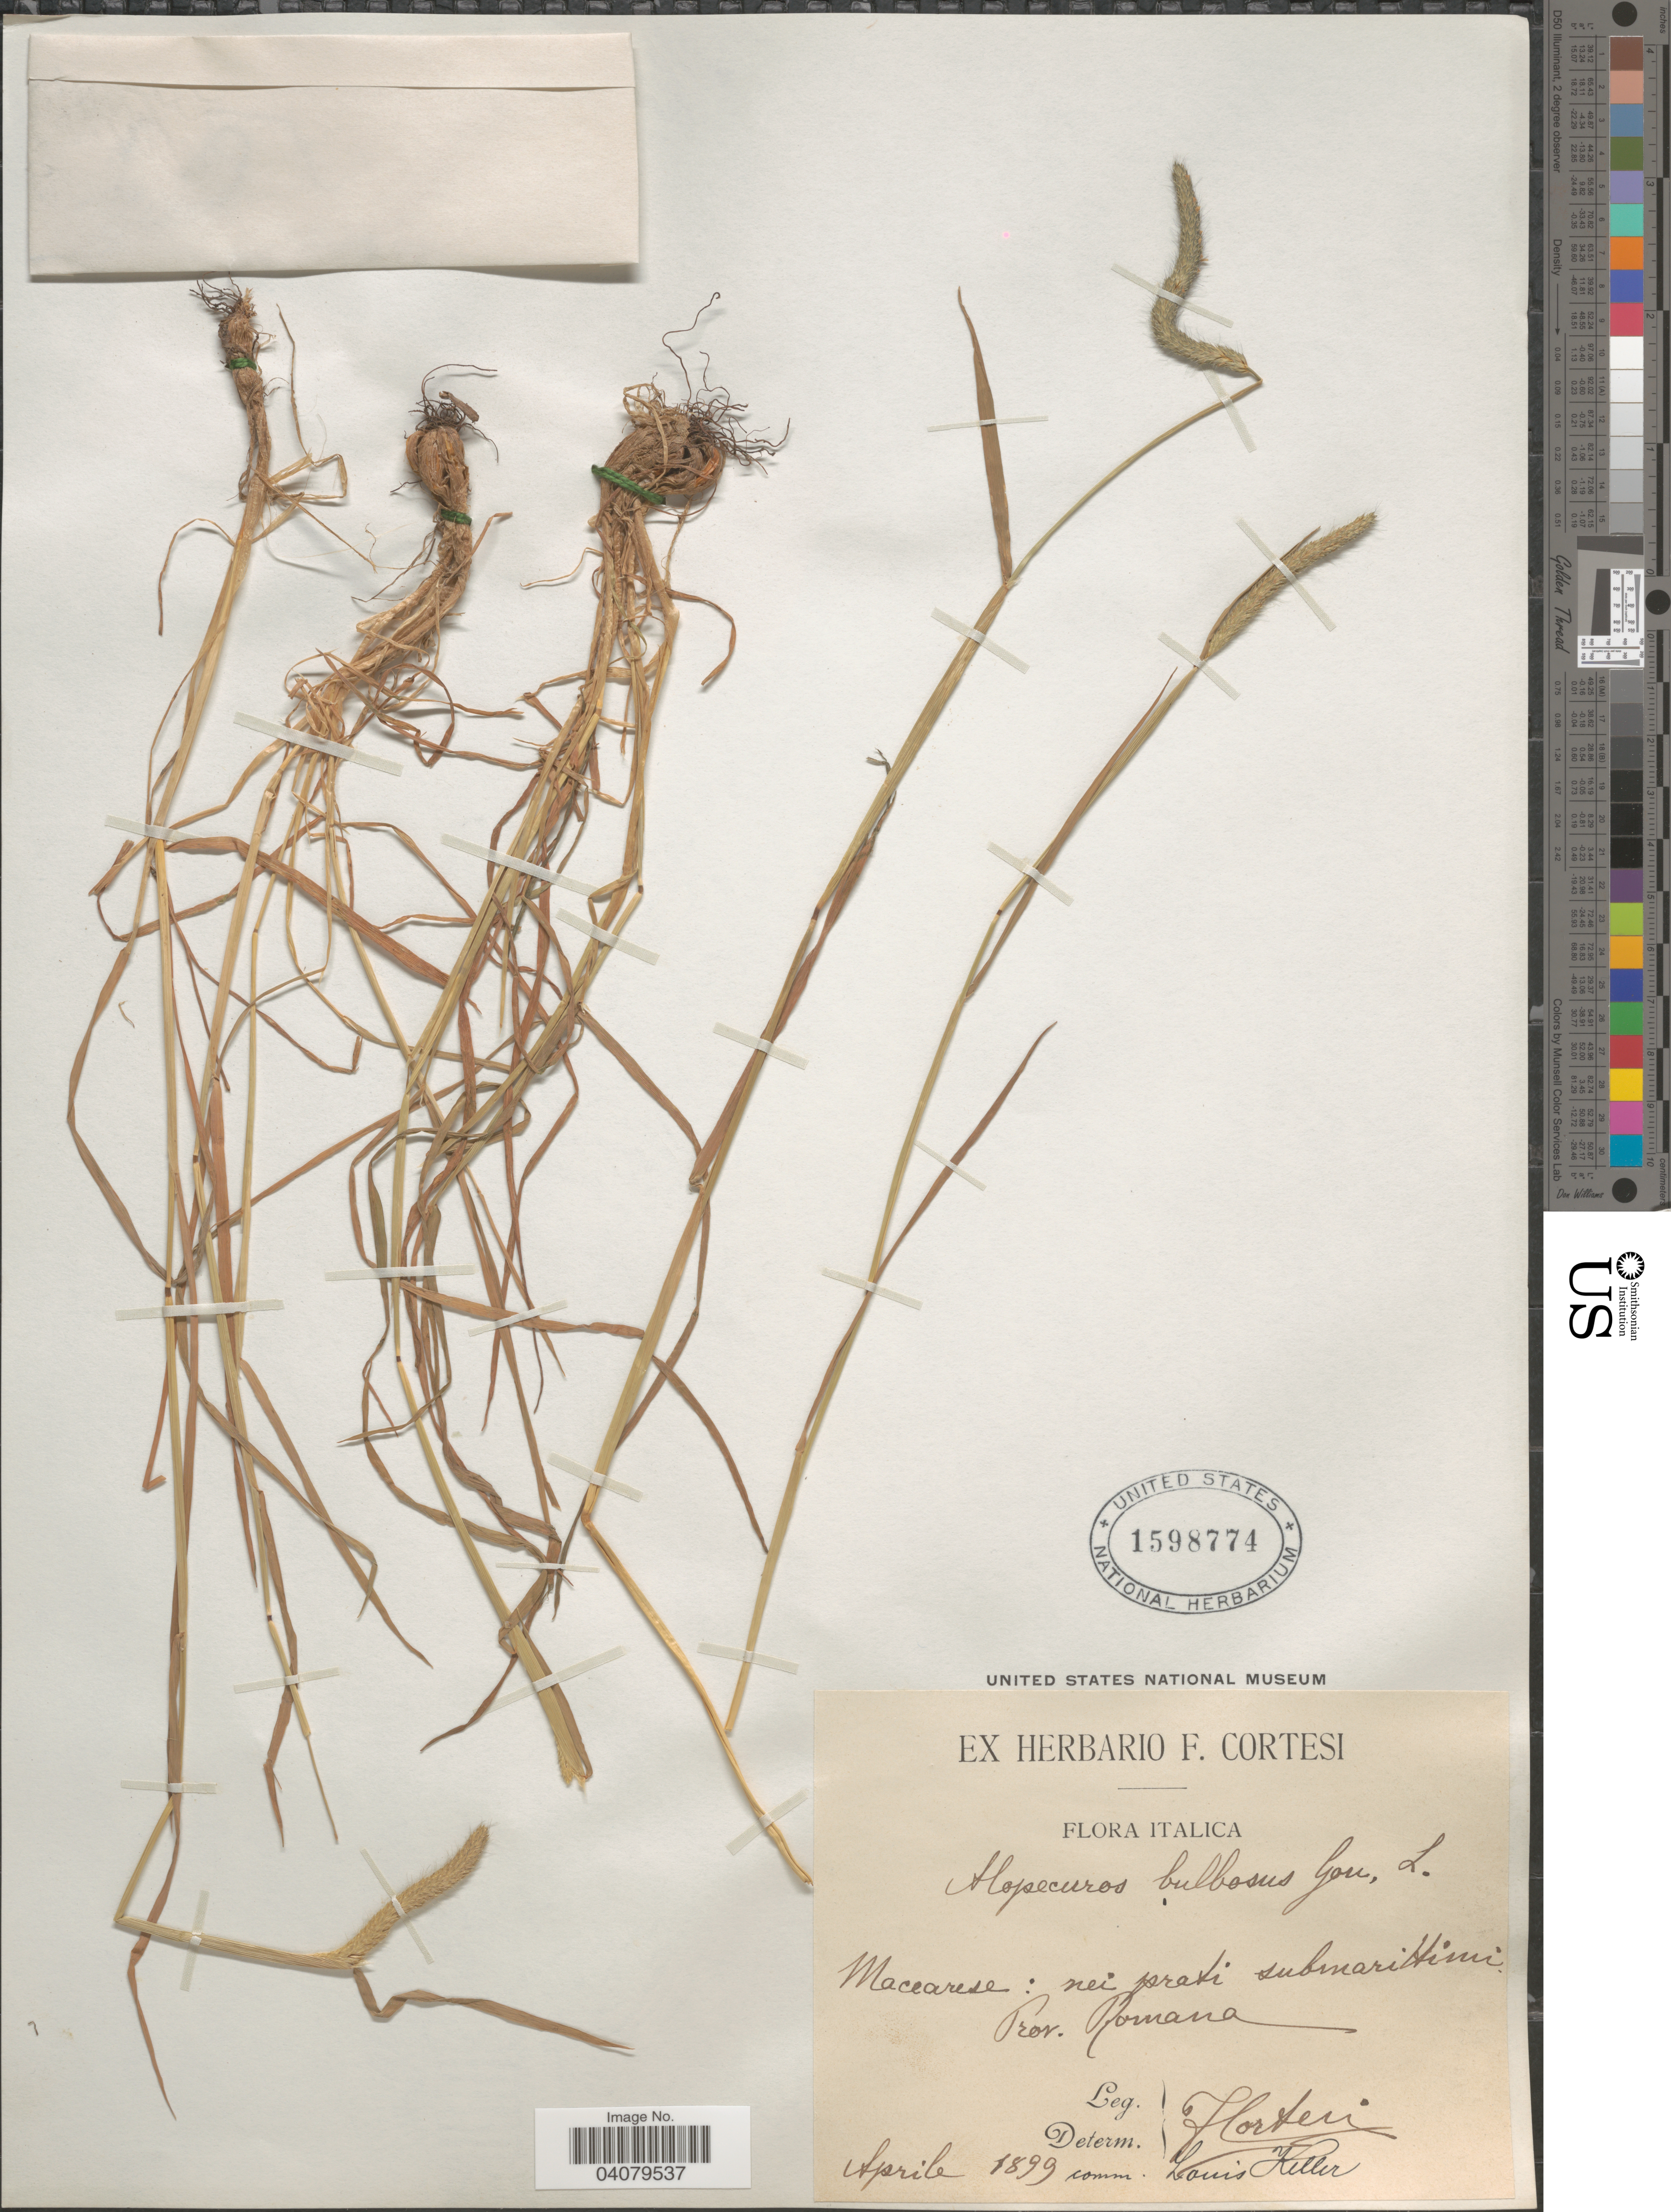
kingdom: Plantae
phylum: Tracheophyta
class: Liliopsida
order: Poales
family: Poaceae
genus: Alopecurus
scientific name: Alopecurus bulbosus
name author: Gouan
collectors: F. Cortesi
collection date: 1899-04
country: Italy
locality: Italica. Macearese: nei prati submarittimi Prov. Romana.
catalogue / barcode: US 1598774